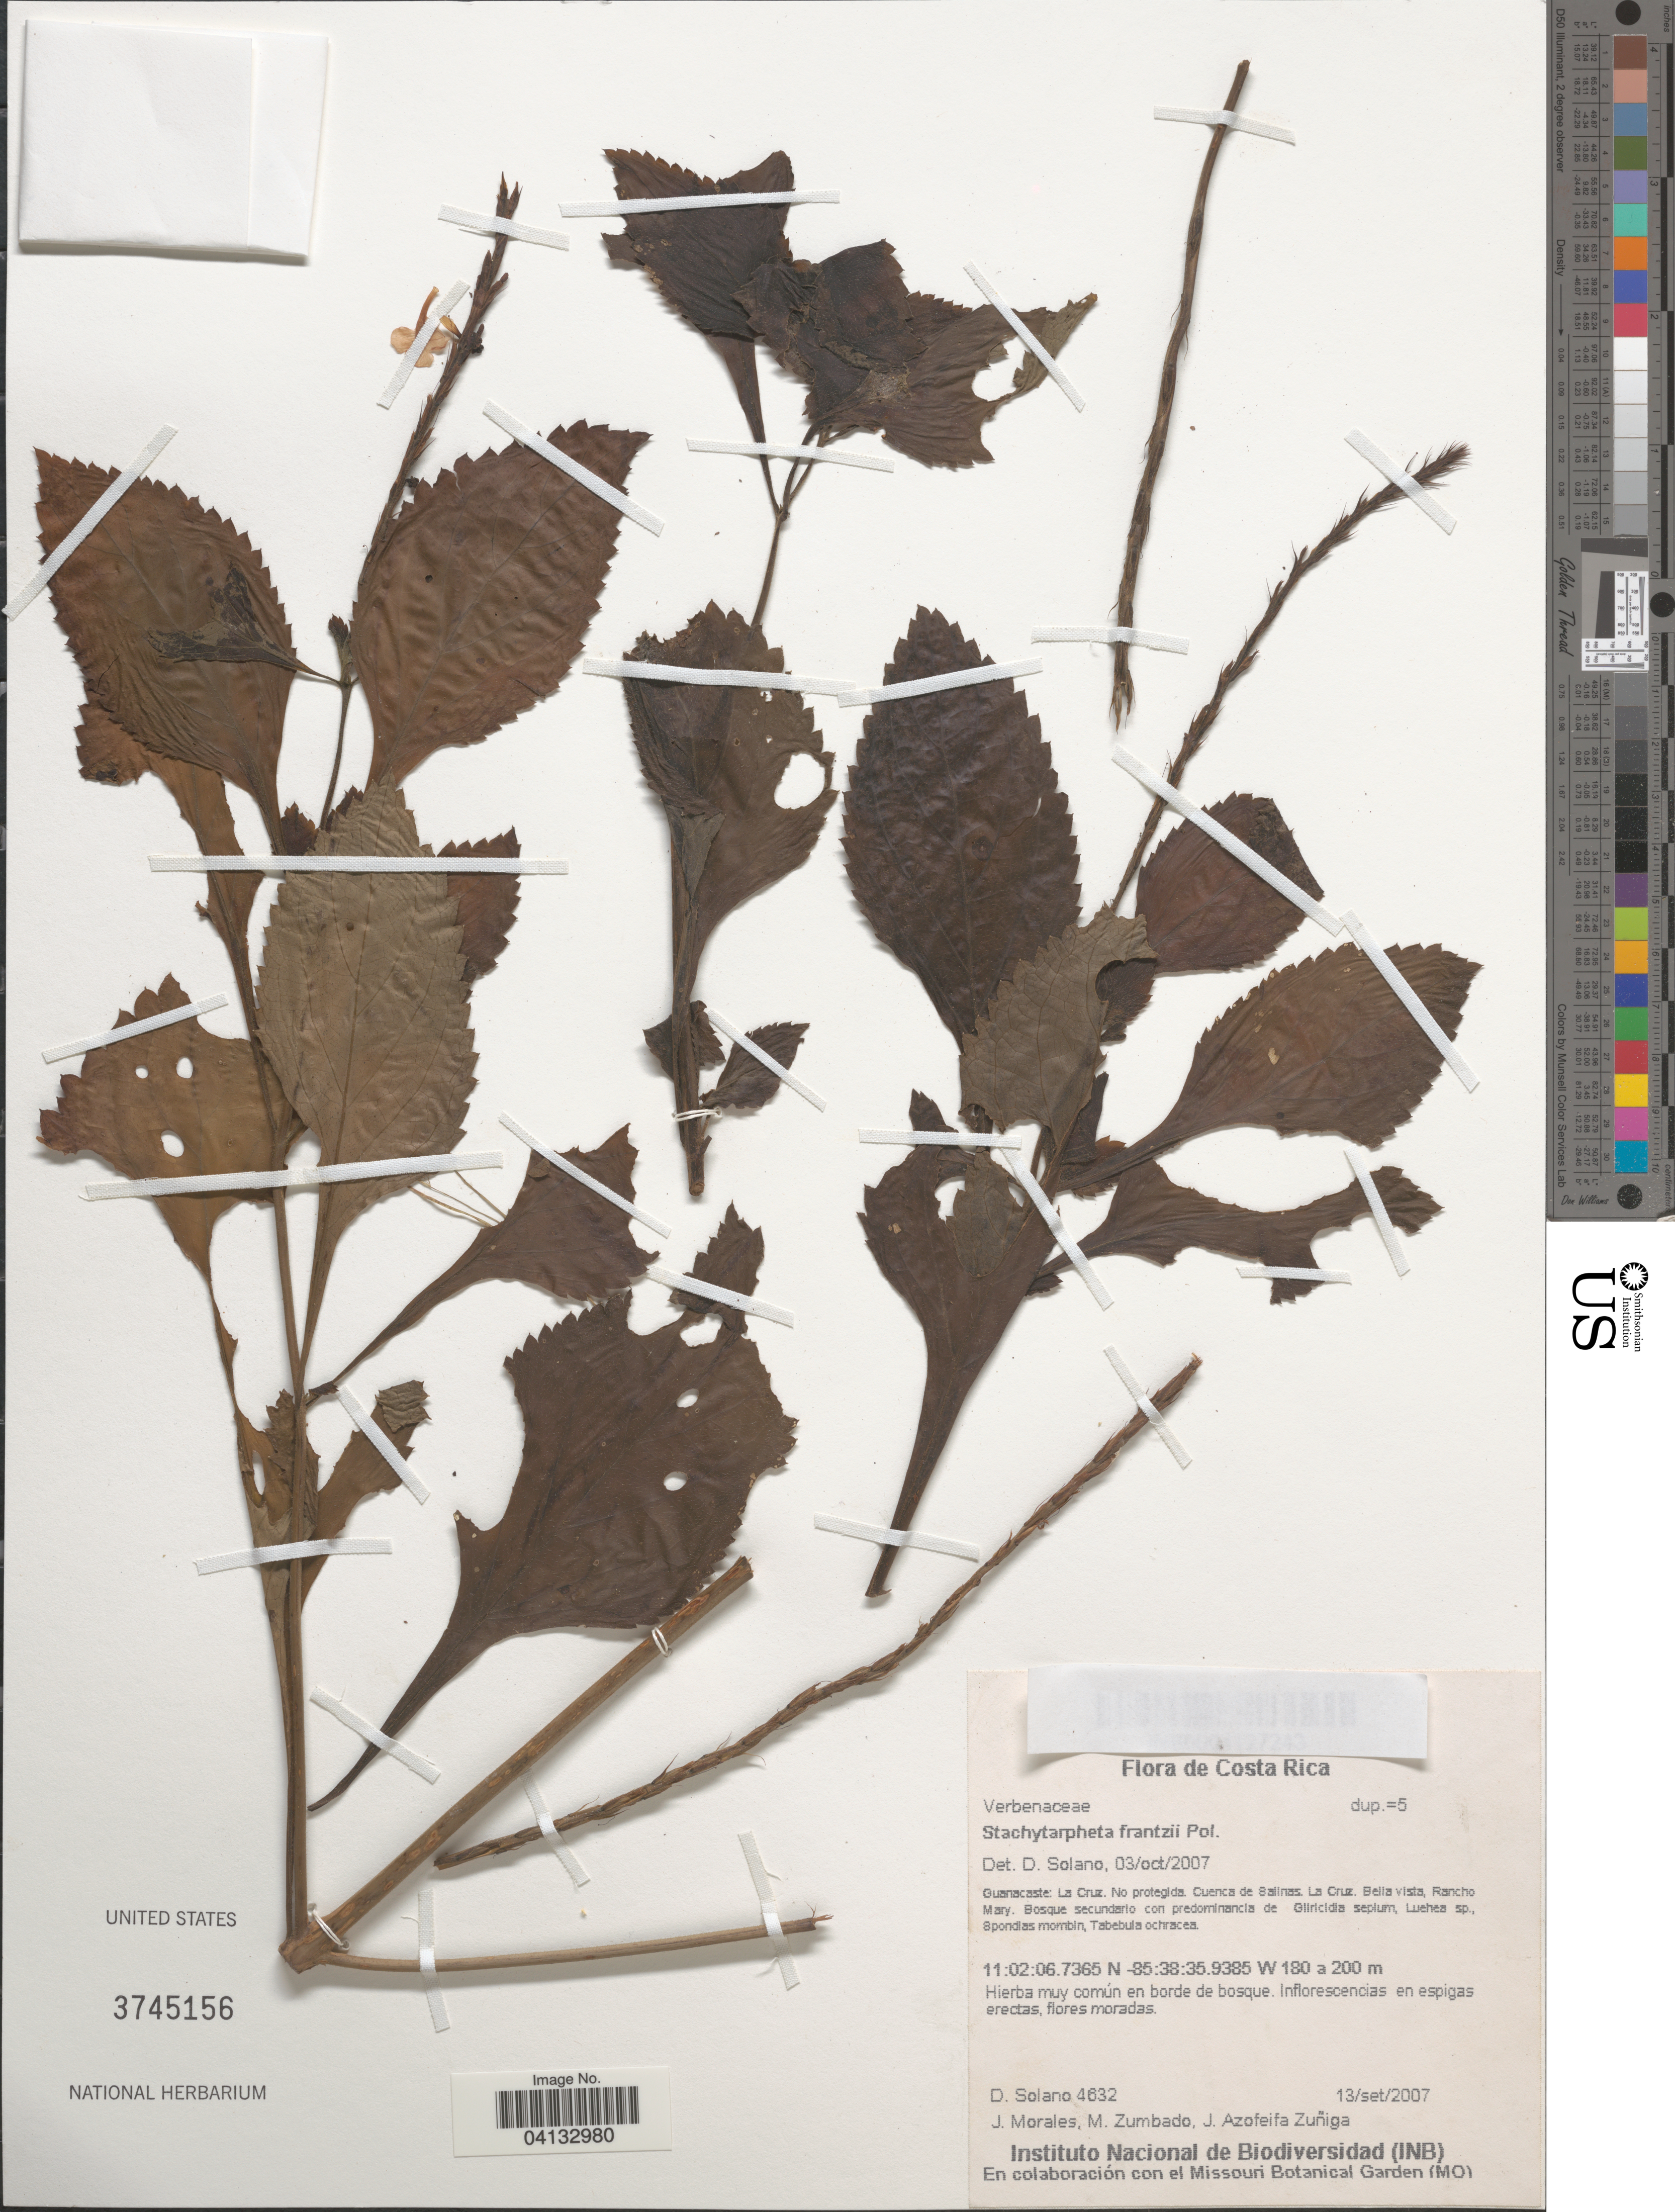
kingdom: Plantae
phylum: Tracheophyta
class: Magnoliopsida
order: Lamiales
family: Verbenaceae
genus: Stachytarpheta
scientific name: Stachytarpheta frantzii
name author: Pol.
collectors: D. Solano, J. Morales, M. Zumbado & J. Azofeifa Zuñiga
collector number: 4632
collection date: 2007-09-13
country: Costa Rica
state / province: Guanacaste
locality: La Cruz. No protegida. Cuenca de Salinas. La Cruz. Bella vista, Rancho Mary.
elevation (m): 180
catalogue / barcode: US 3745156